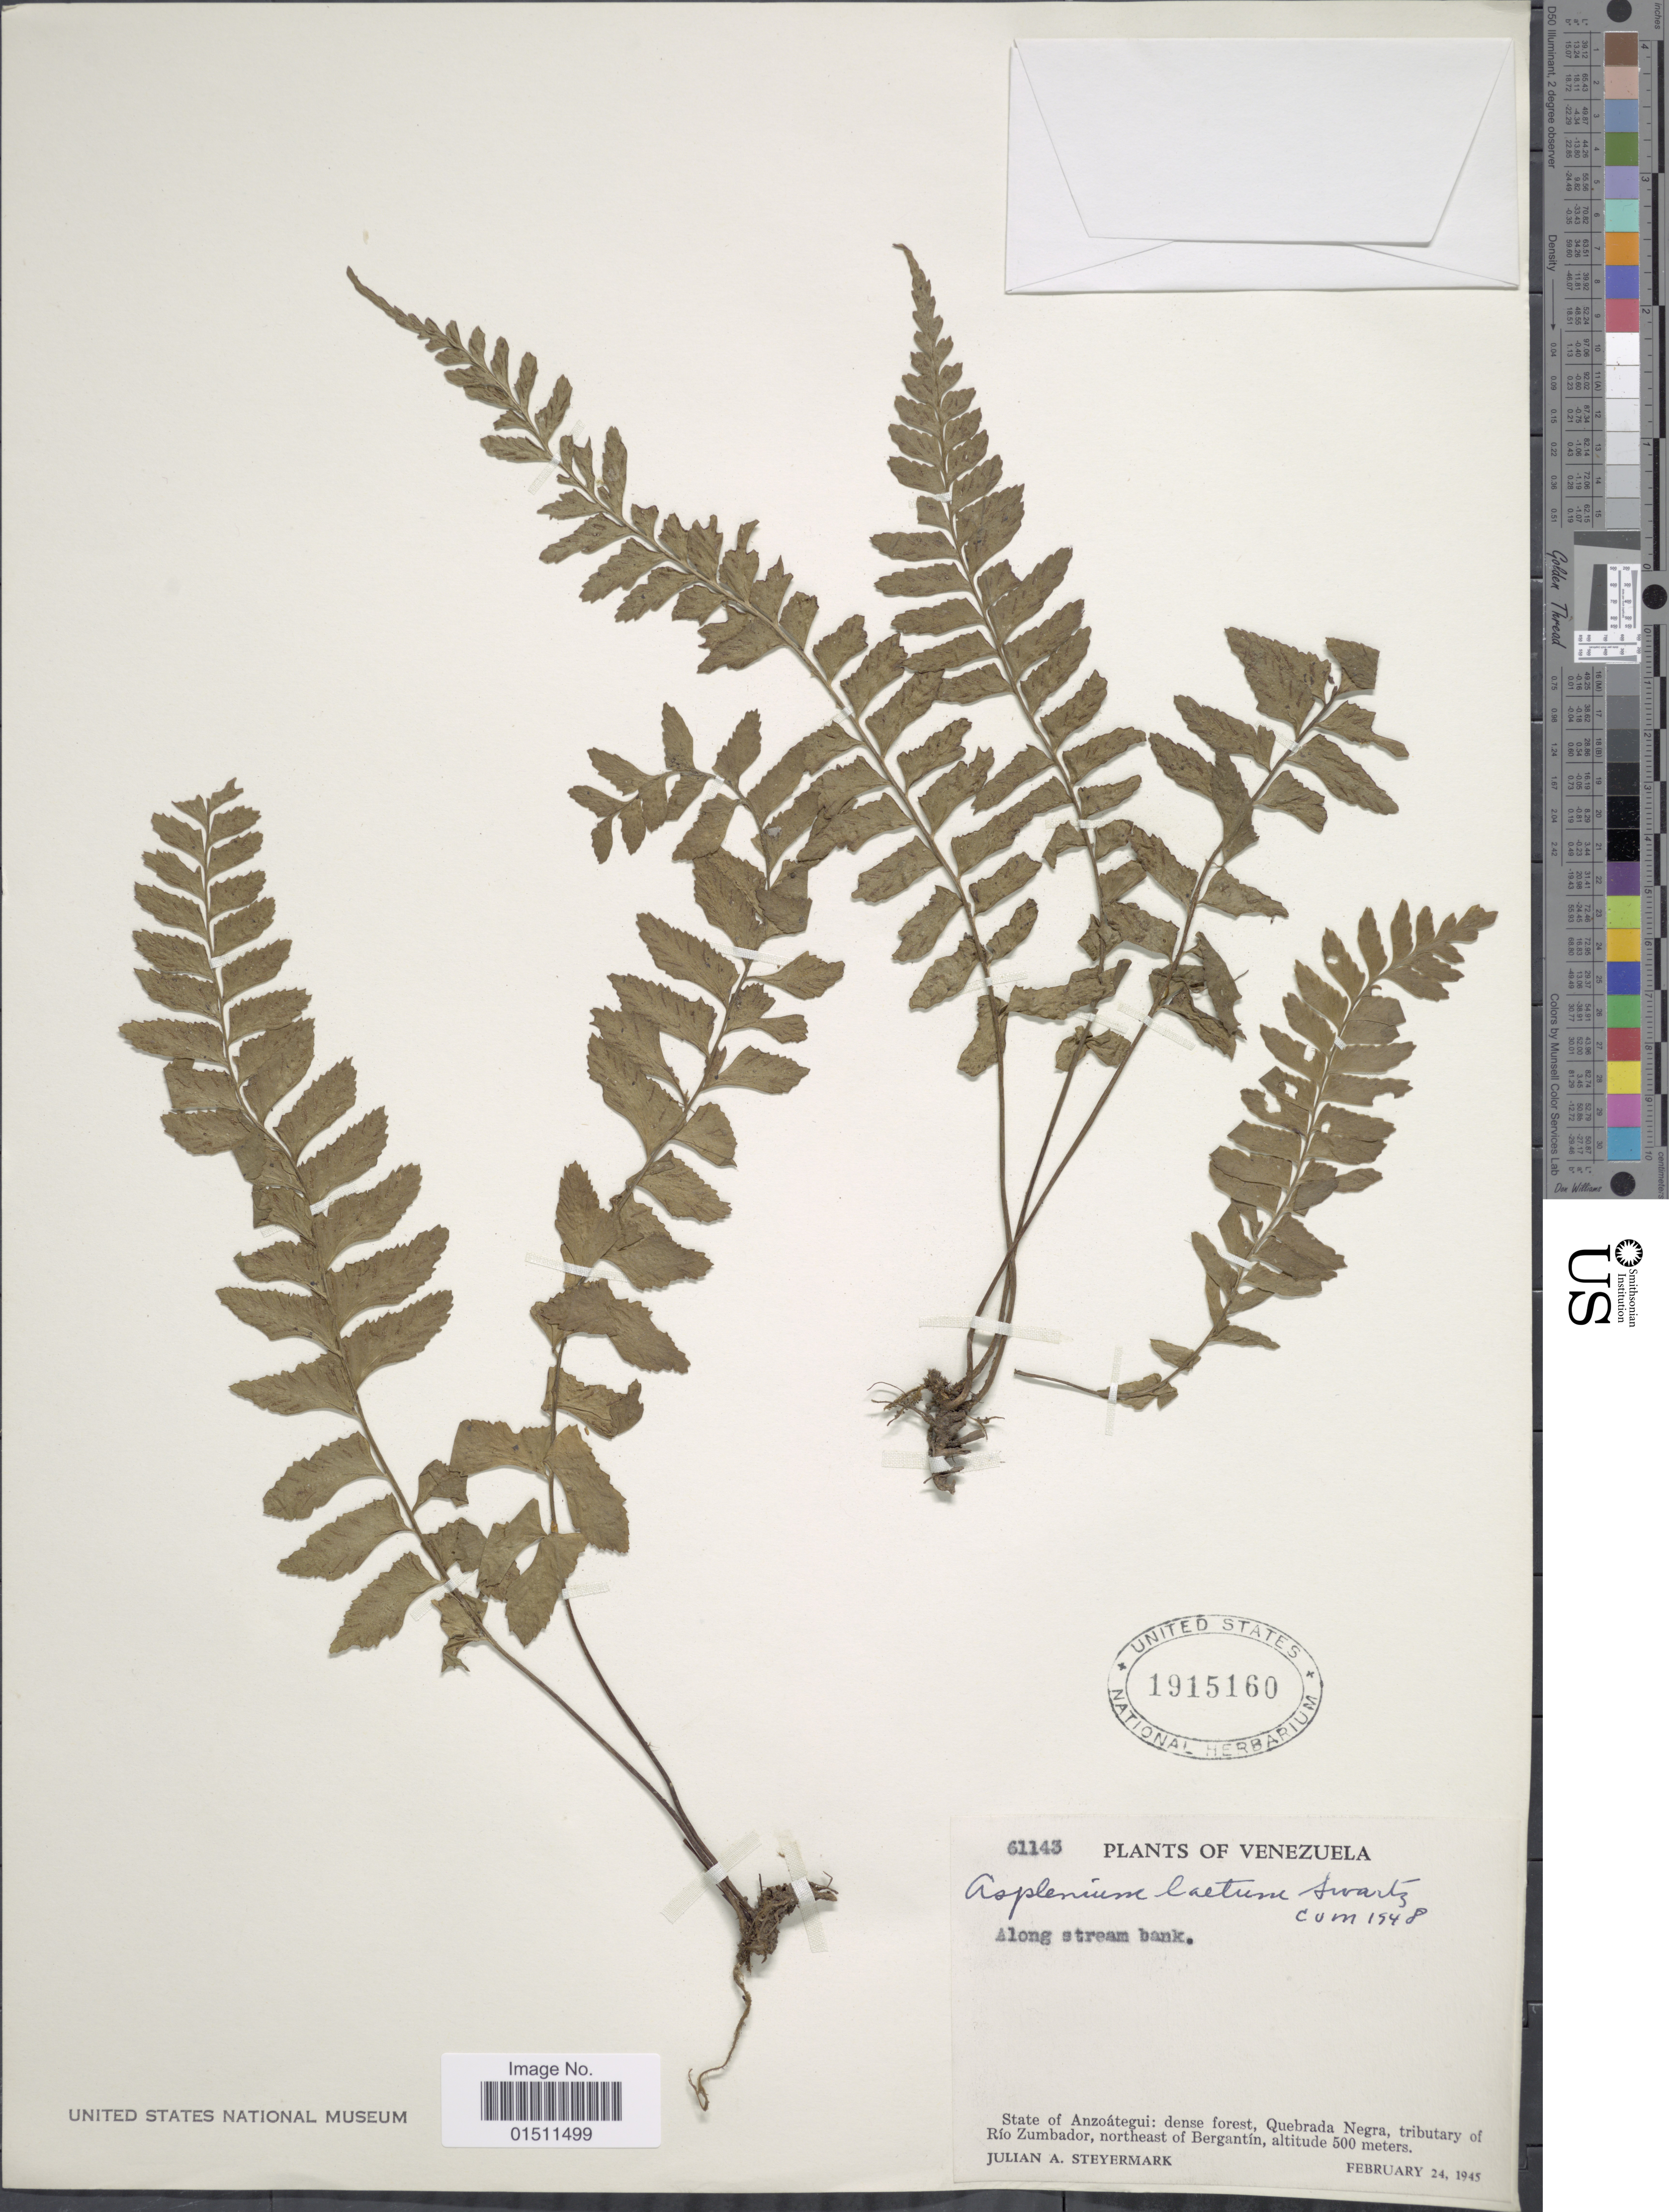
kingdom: Plantae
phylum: Tracheophyta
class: Polypodiopsida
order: Polypodiales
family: Aspleniaceae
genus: Asplenium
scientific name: Asplenium laetum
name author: Sw.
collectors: J. Steyermark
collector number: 61143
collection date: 1945-02-24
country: Venezuela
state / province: Anzoategui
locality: State of Anzoategui: dense forest, Quebrada Negra, tributary of Rio Zumbador, northeast of Bergantin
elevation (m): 500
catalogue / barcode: US 1915160